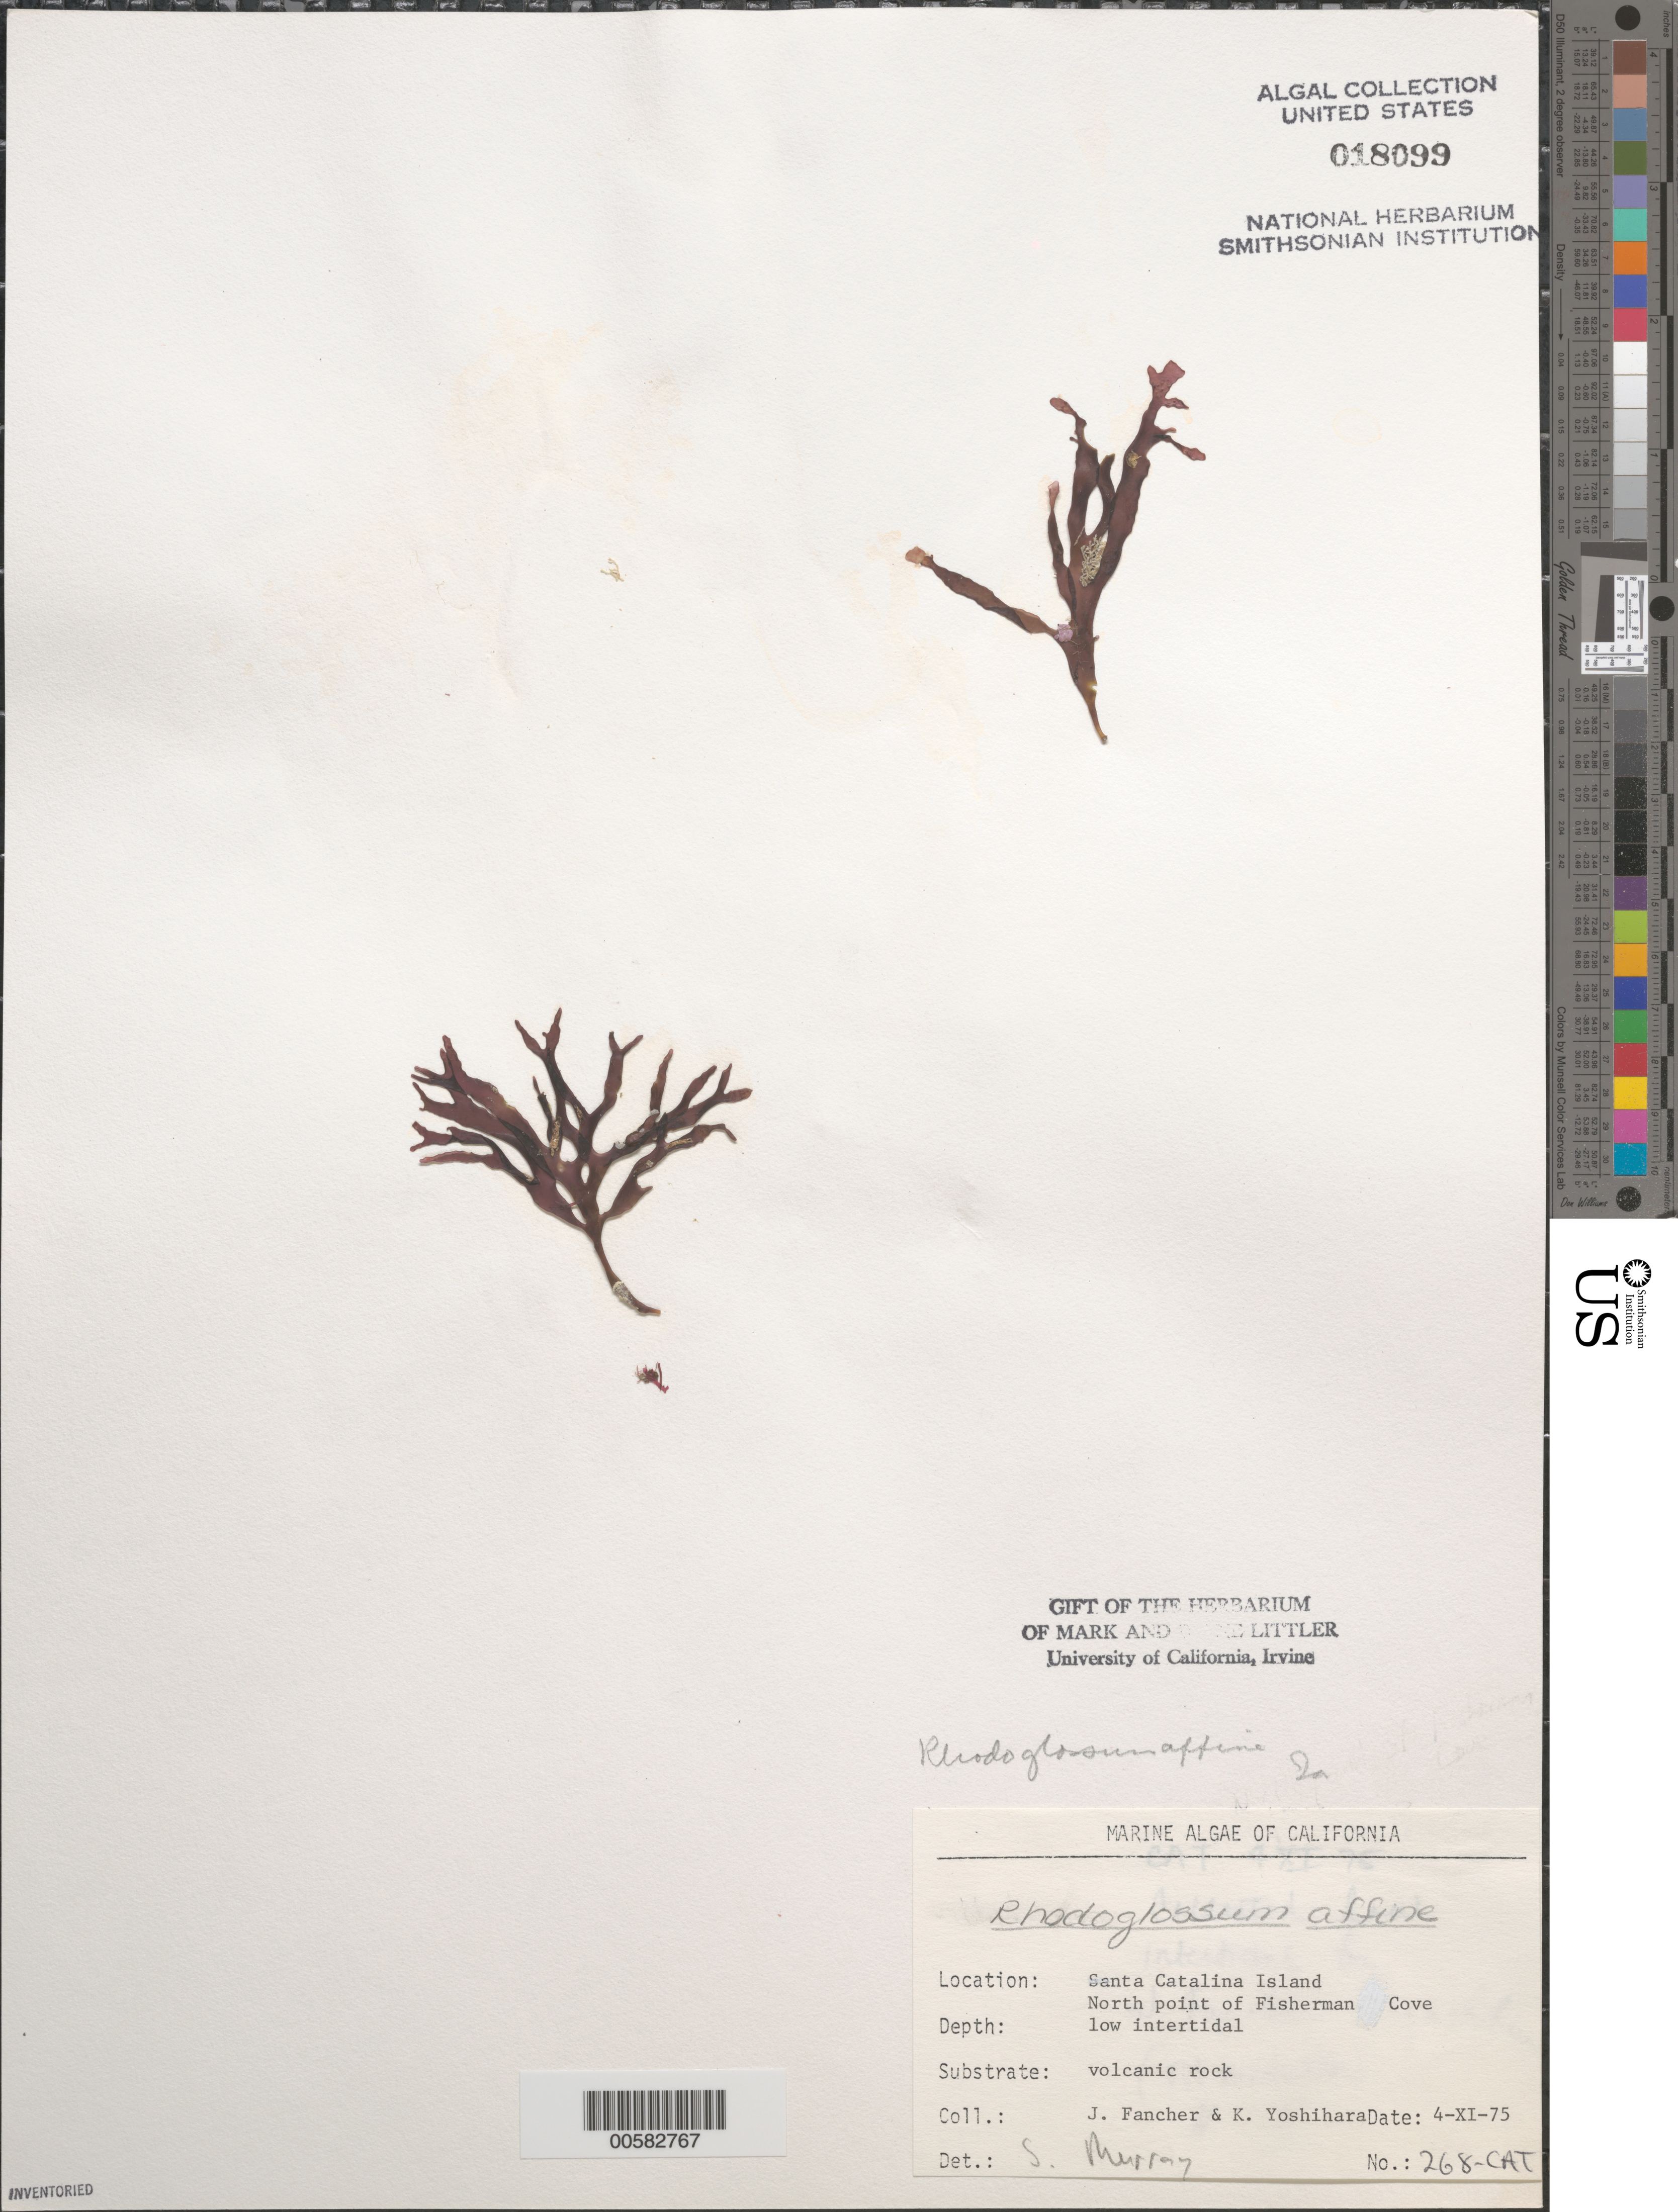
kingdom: Plantae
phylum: Rhodophyta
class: Florideophyceae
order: Gigartinales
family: Gigartinaceae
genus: Mazzaella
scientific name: Mazzaella affinis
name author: (Harvey) Fredericq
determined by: Algae name updating Project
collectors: J. Fancher & K. Yoshihara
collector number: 268-CAT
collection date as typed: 04 Nov 1975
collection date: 1975-11-04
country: United States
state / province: California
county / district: Los Angeles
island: Santa Catalina Island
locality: Fishermen Cove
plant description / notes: BLM-SOCALBIGHT Rocky Intertidal Survey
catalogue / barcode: US 18099